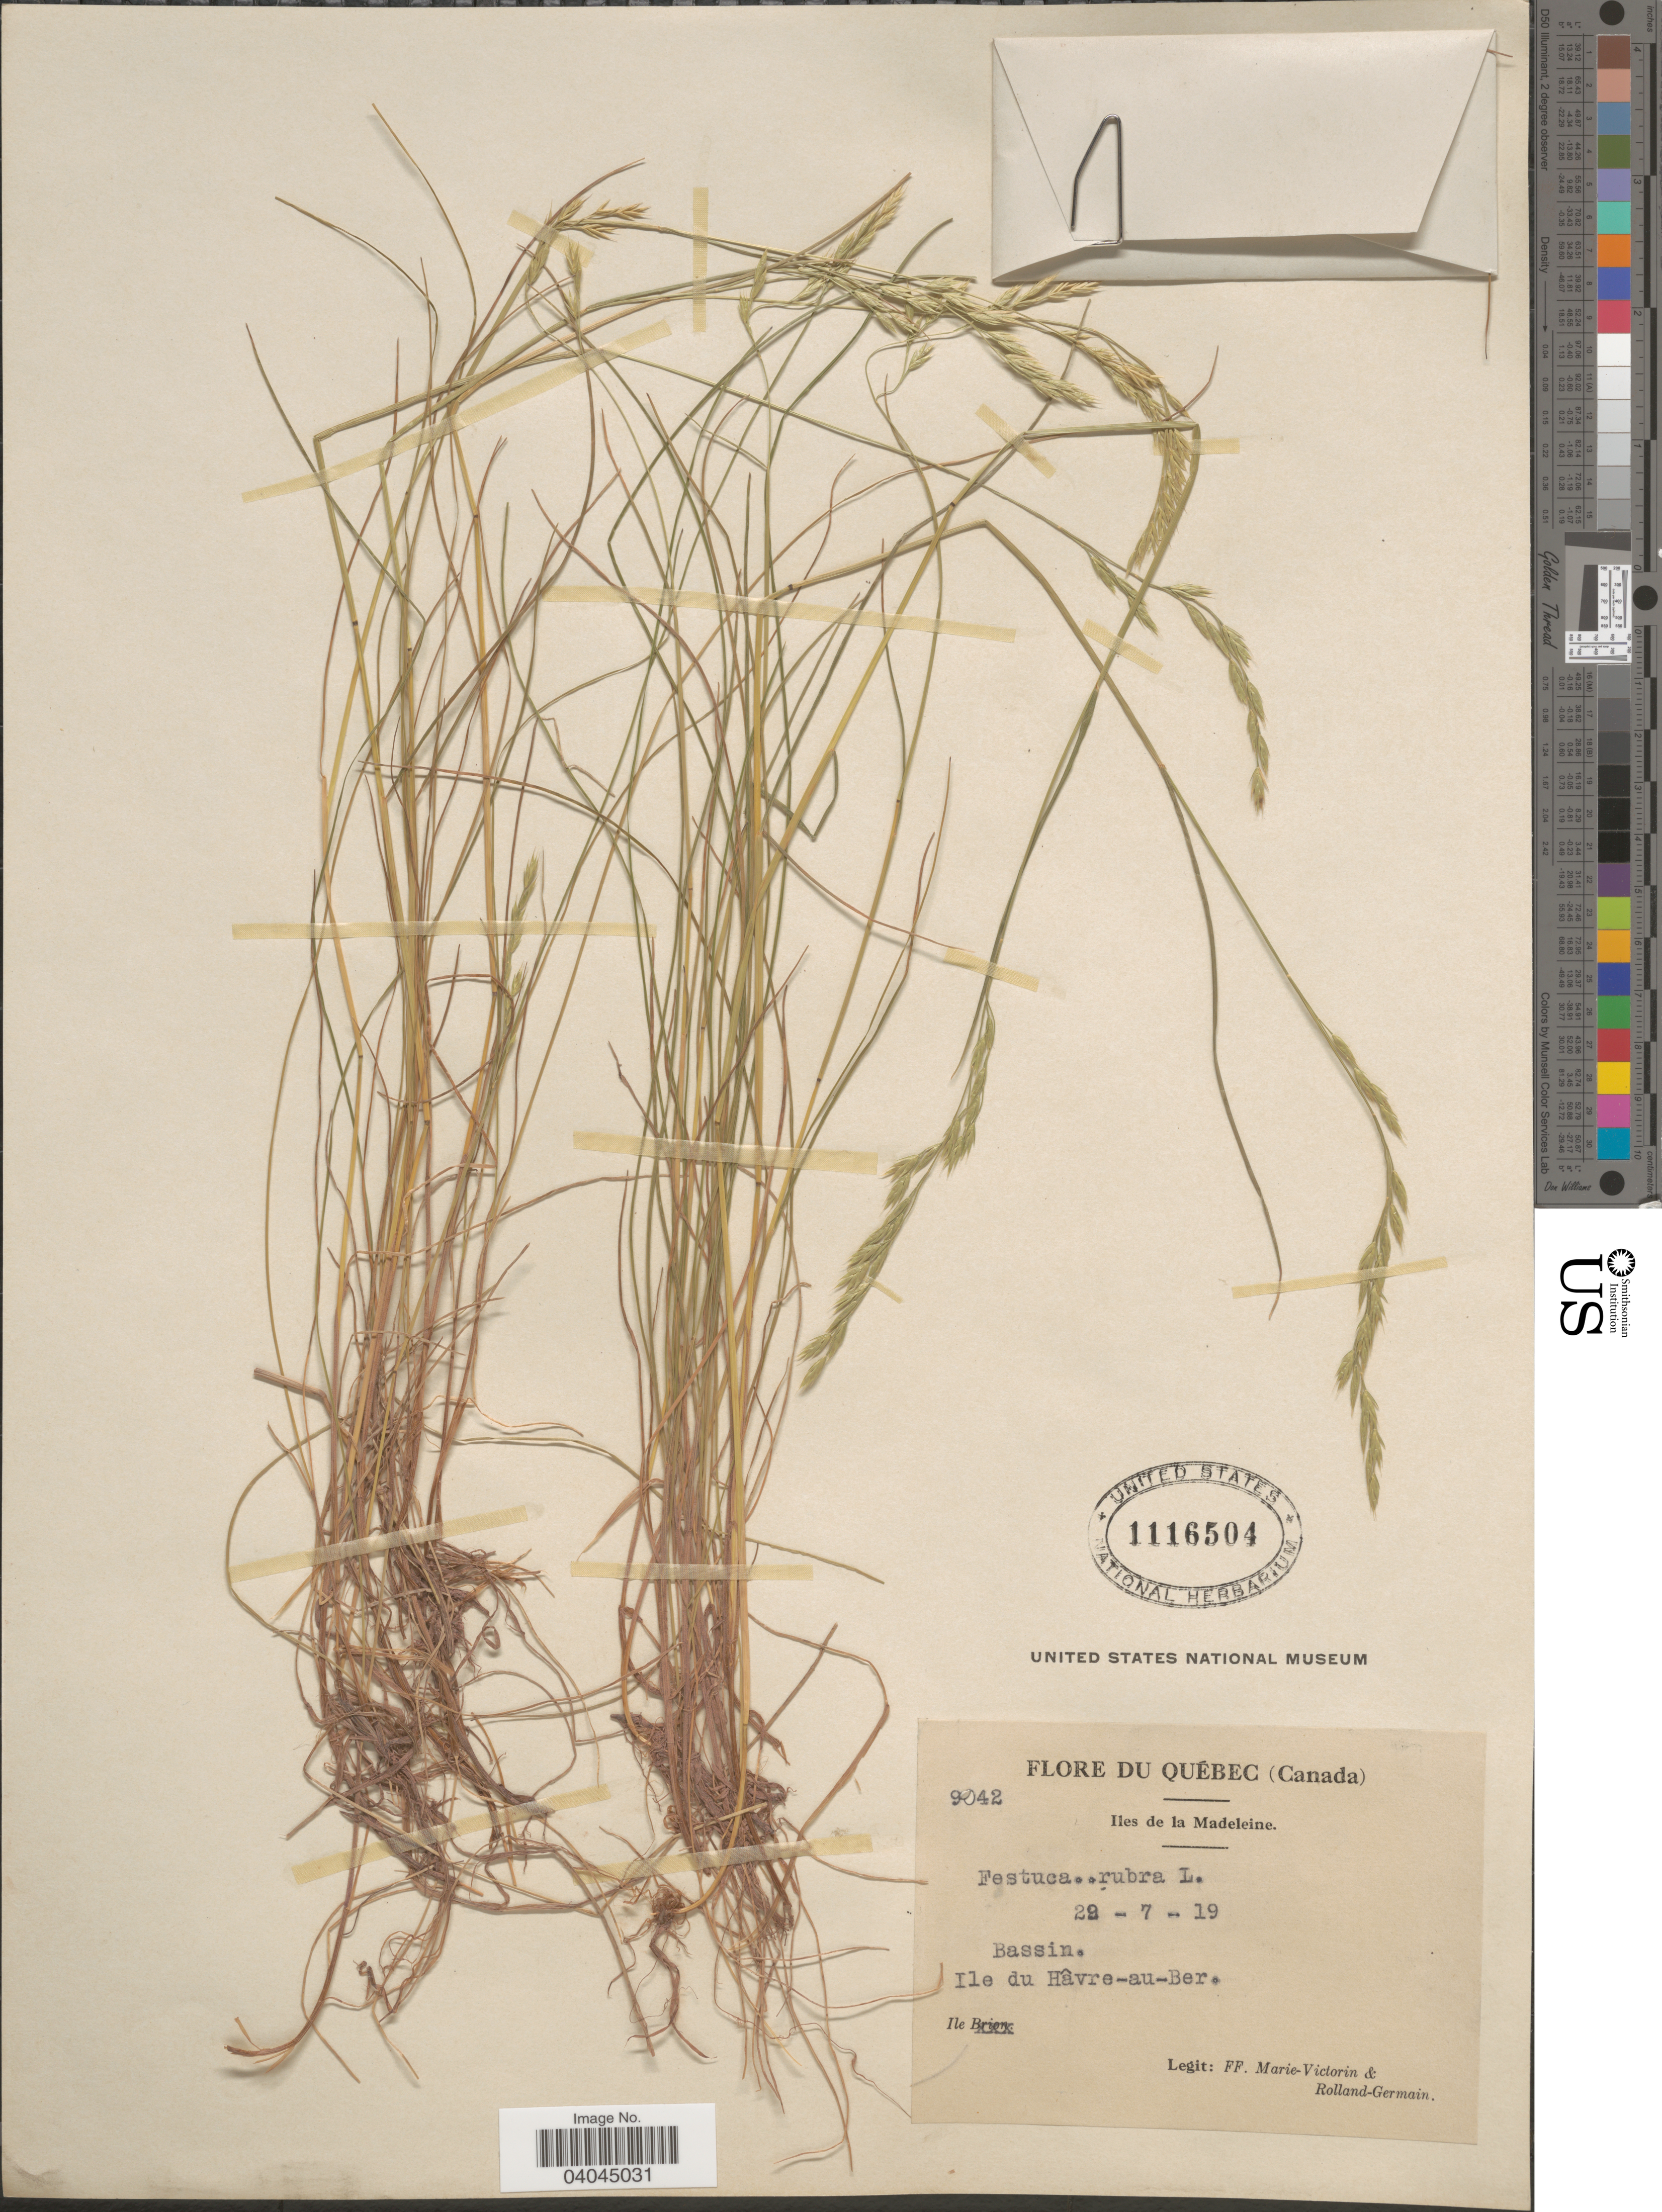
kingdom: Plantae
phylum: Tracheophyta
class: Liliopsida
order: Poales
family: Poaceae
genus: Festuca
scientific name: Festuca rubra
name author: L.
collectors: F. Marie-Victorin & Rolland-Germain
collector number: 9042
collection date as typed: Transcribed d/m/y: 29/7/19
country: Canada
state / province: Quebec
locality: Bassin. Ile du Hâvre-au-Ber. Ile.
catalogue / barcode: US 1116504